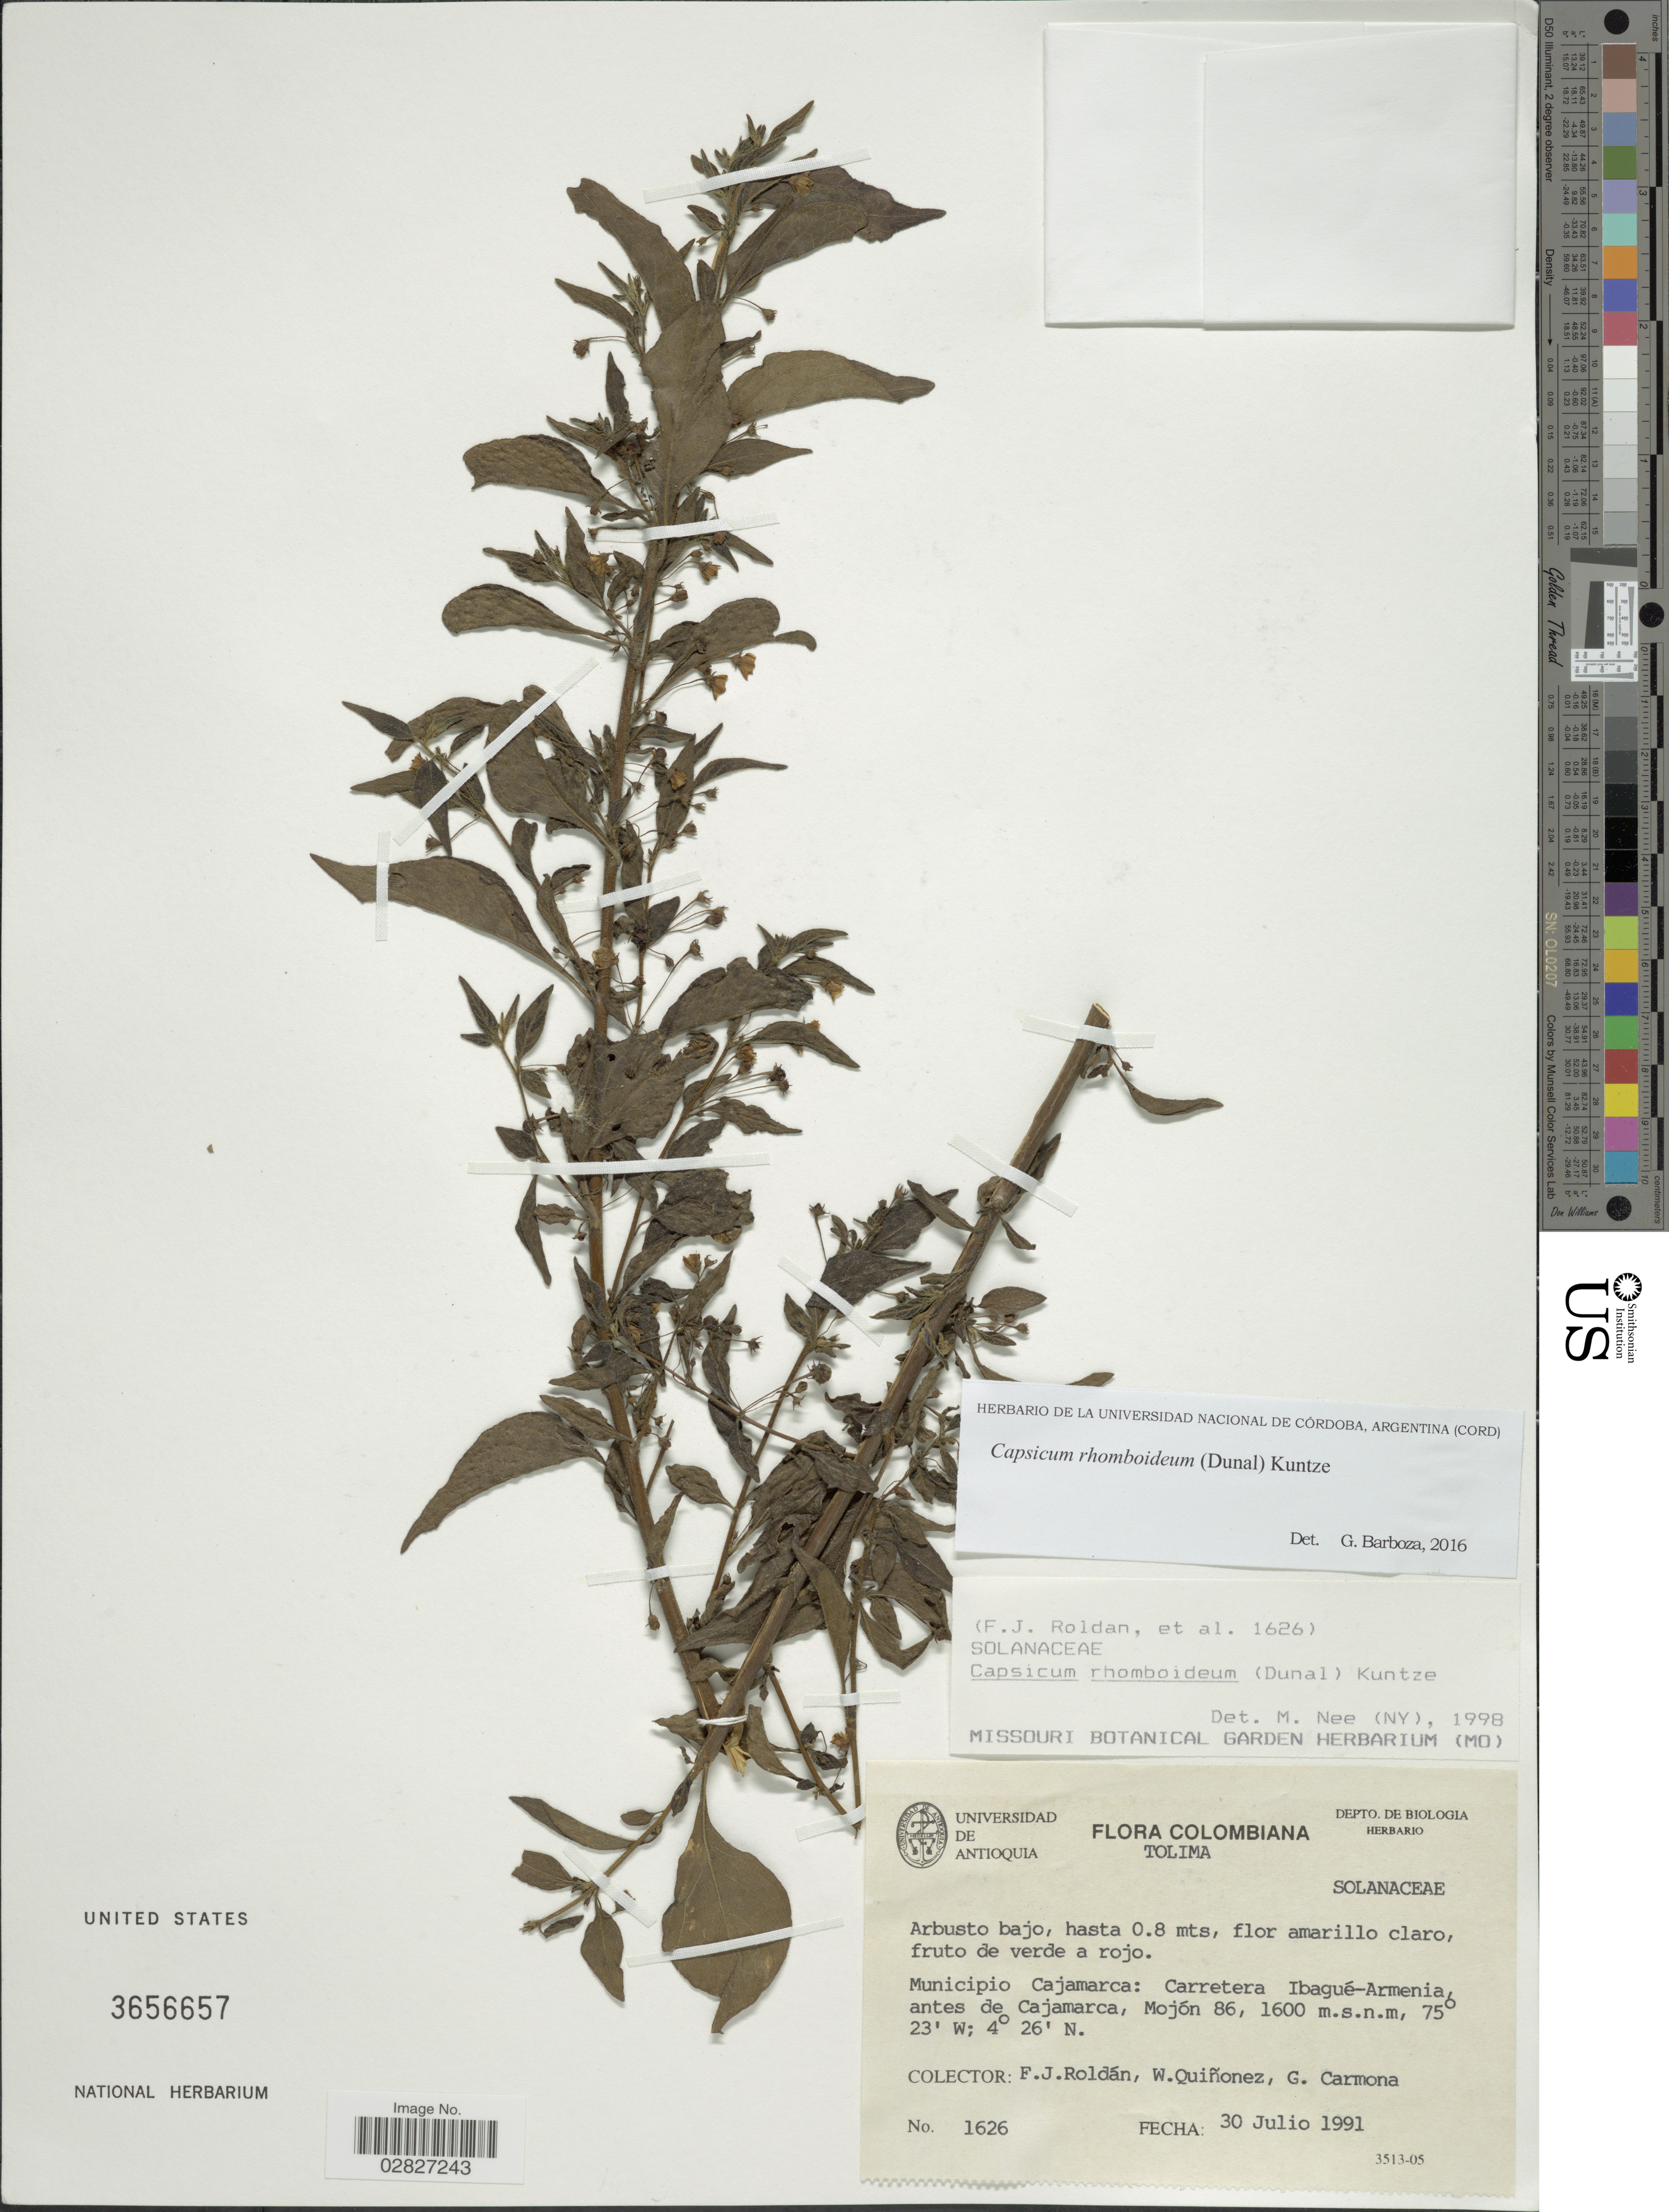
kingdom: Plantae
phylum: Tracheophyta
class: Magnoliopsida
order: Solanales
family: Solanaceae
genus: Capsicum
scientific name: Capsicum rhomboideum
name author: (Humb. & Bonpl. ex Dunal) Kuntze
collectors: F. J. Roldán, W. Quiñonez & G. Carmona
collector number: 1626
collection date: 1991-07-30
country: Colombia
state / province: Tolima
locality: Municipio Cajamarca: Carretera Ibagué-Armenia, antes de Cajamarca, Mojón 86.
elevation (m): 1600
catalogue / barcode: US 3656657